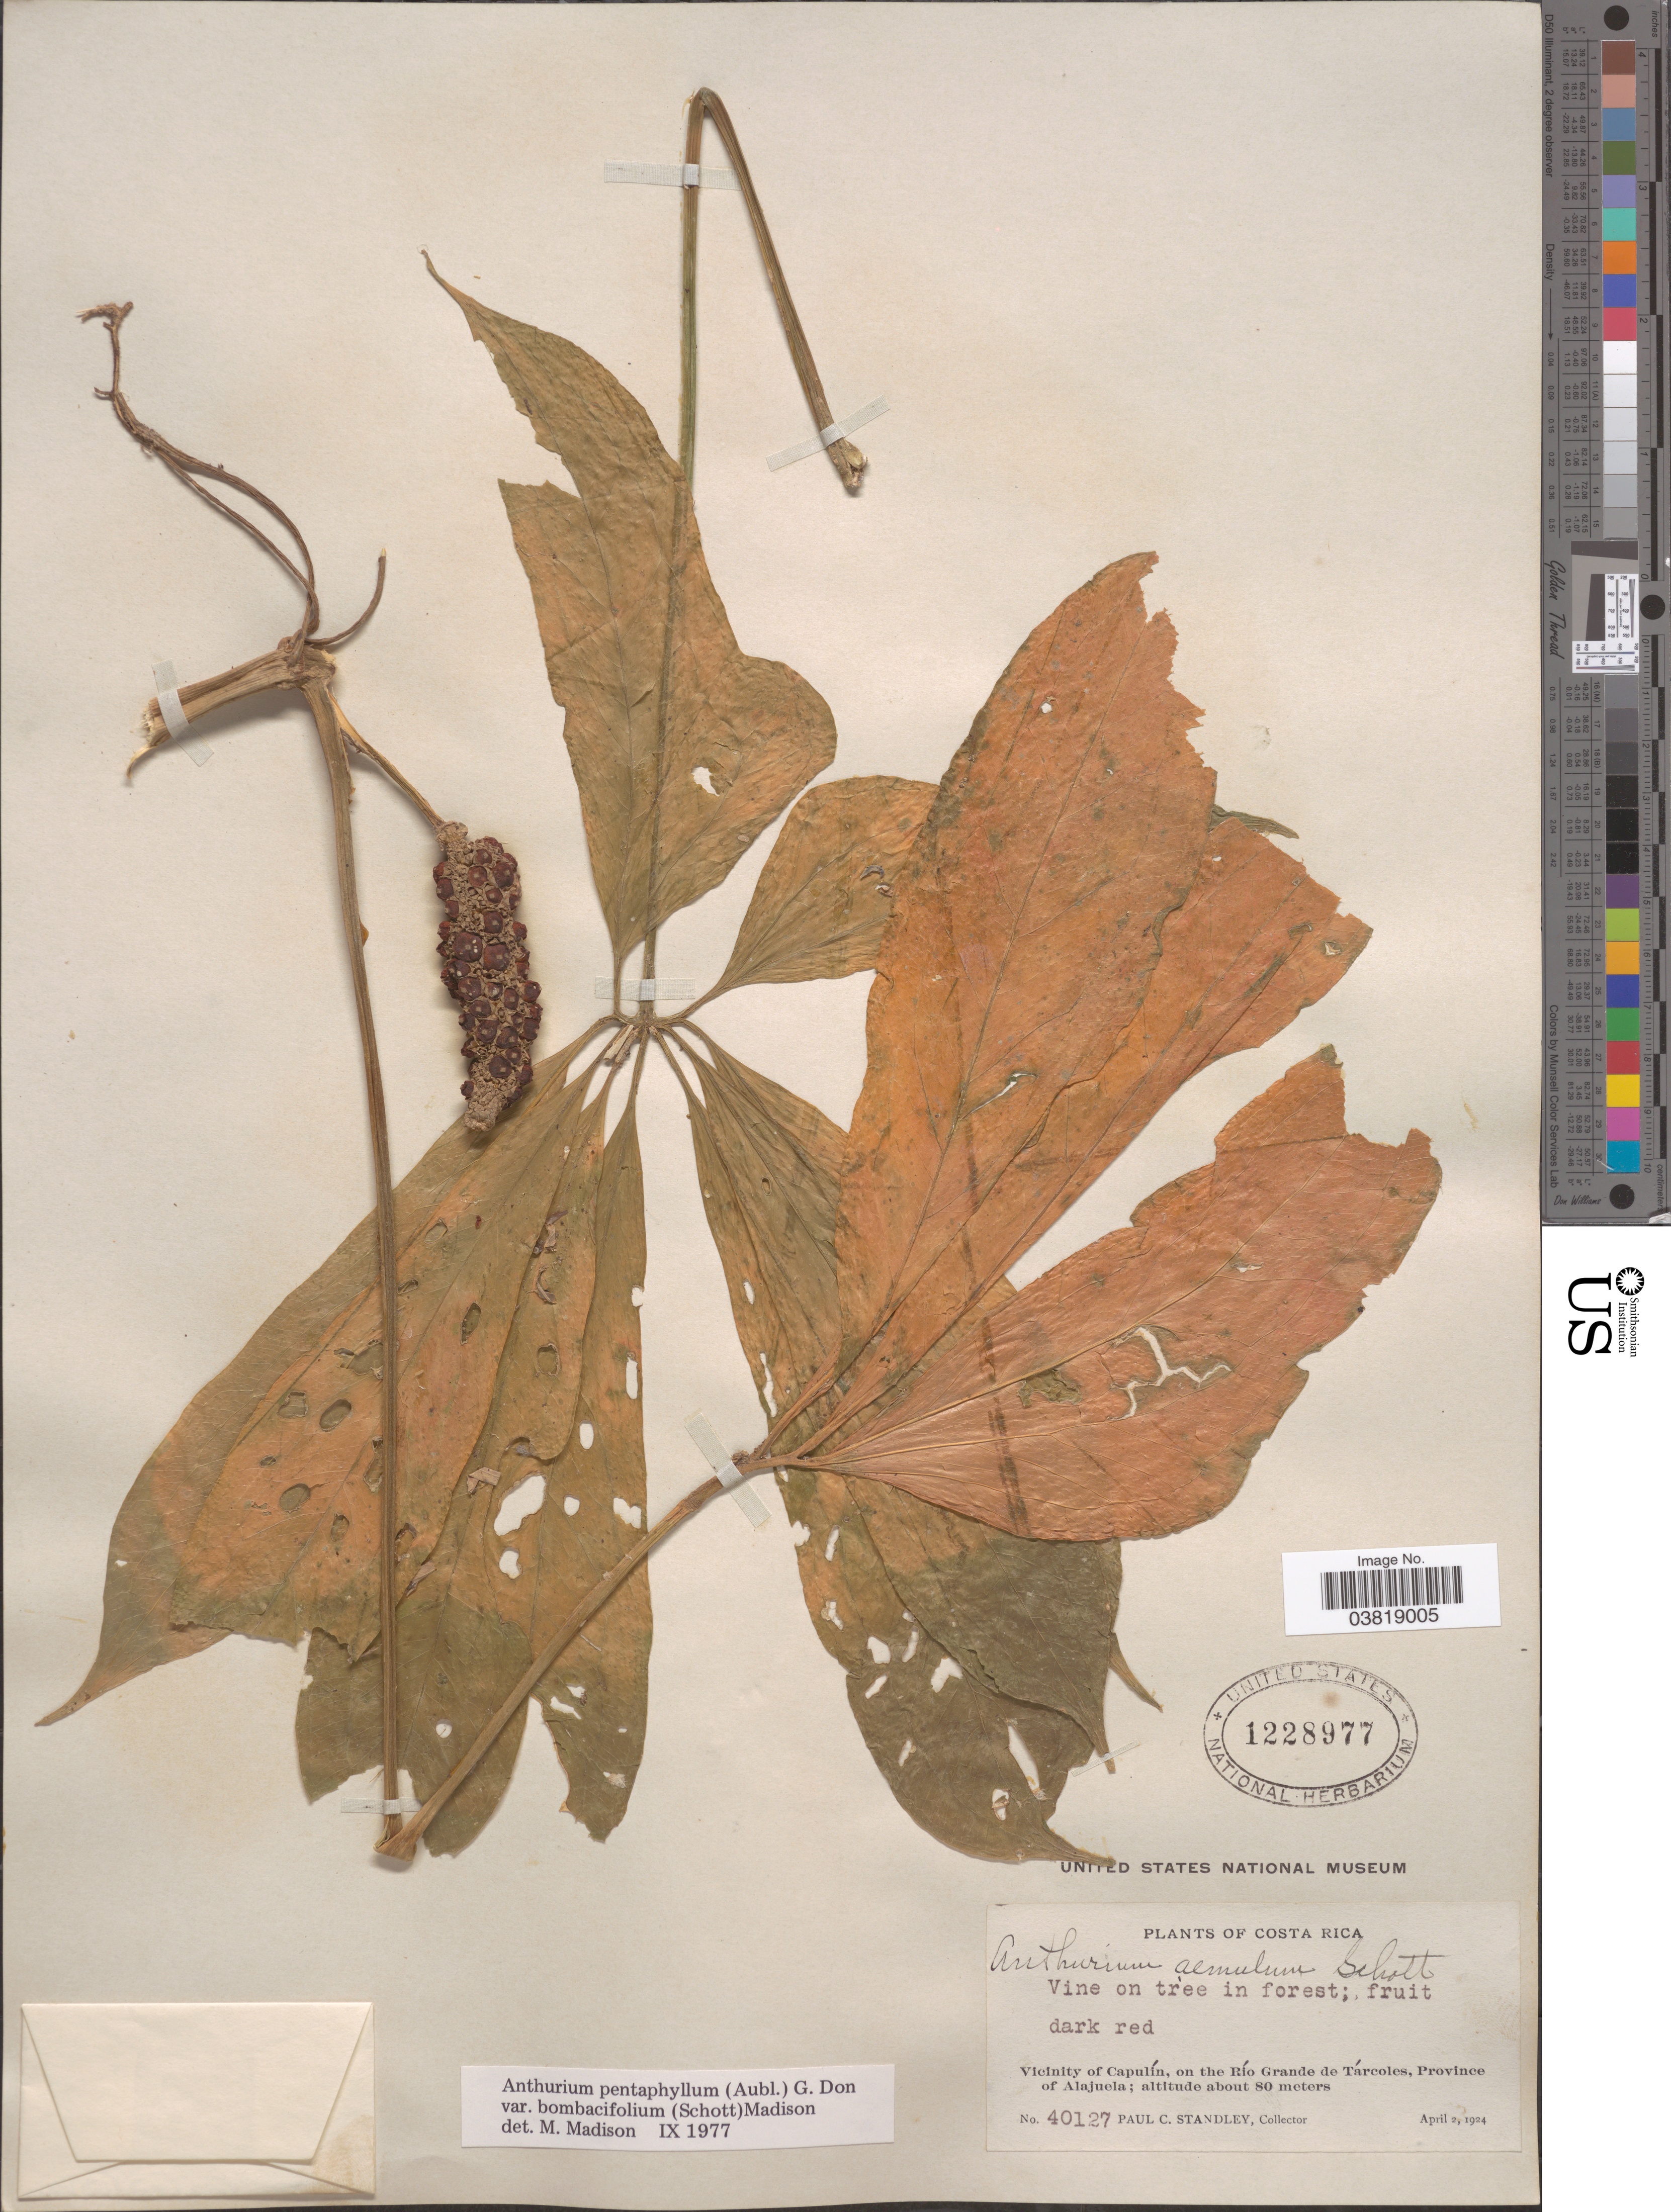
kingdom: Plantae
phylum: Tracheophyta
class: Liliopsida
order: Alismatales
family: Araceae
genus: Anthurium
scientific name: Anthurium pentaphyllum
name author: (Aubl.) G. Don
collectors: P. C. Standley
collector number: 40127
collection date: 1924-04-02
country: Costa Rica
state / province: Alajuela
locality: Vicinity of Capulín, on the Río Grande de Tárcoles.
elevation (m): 80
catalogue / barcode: US 1228977